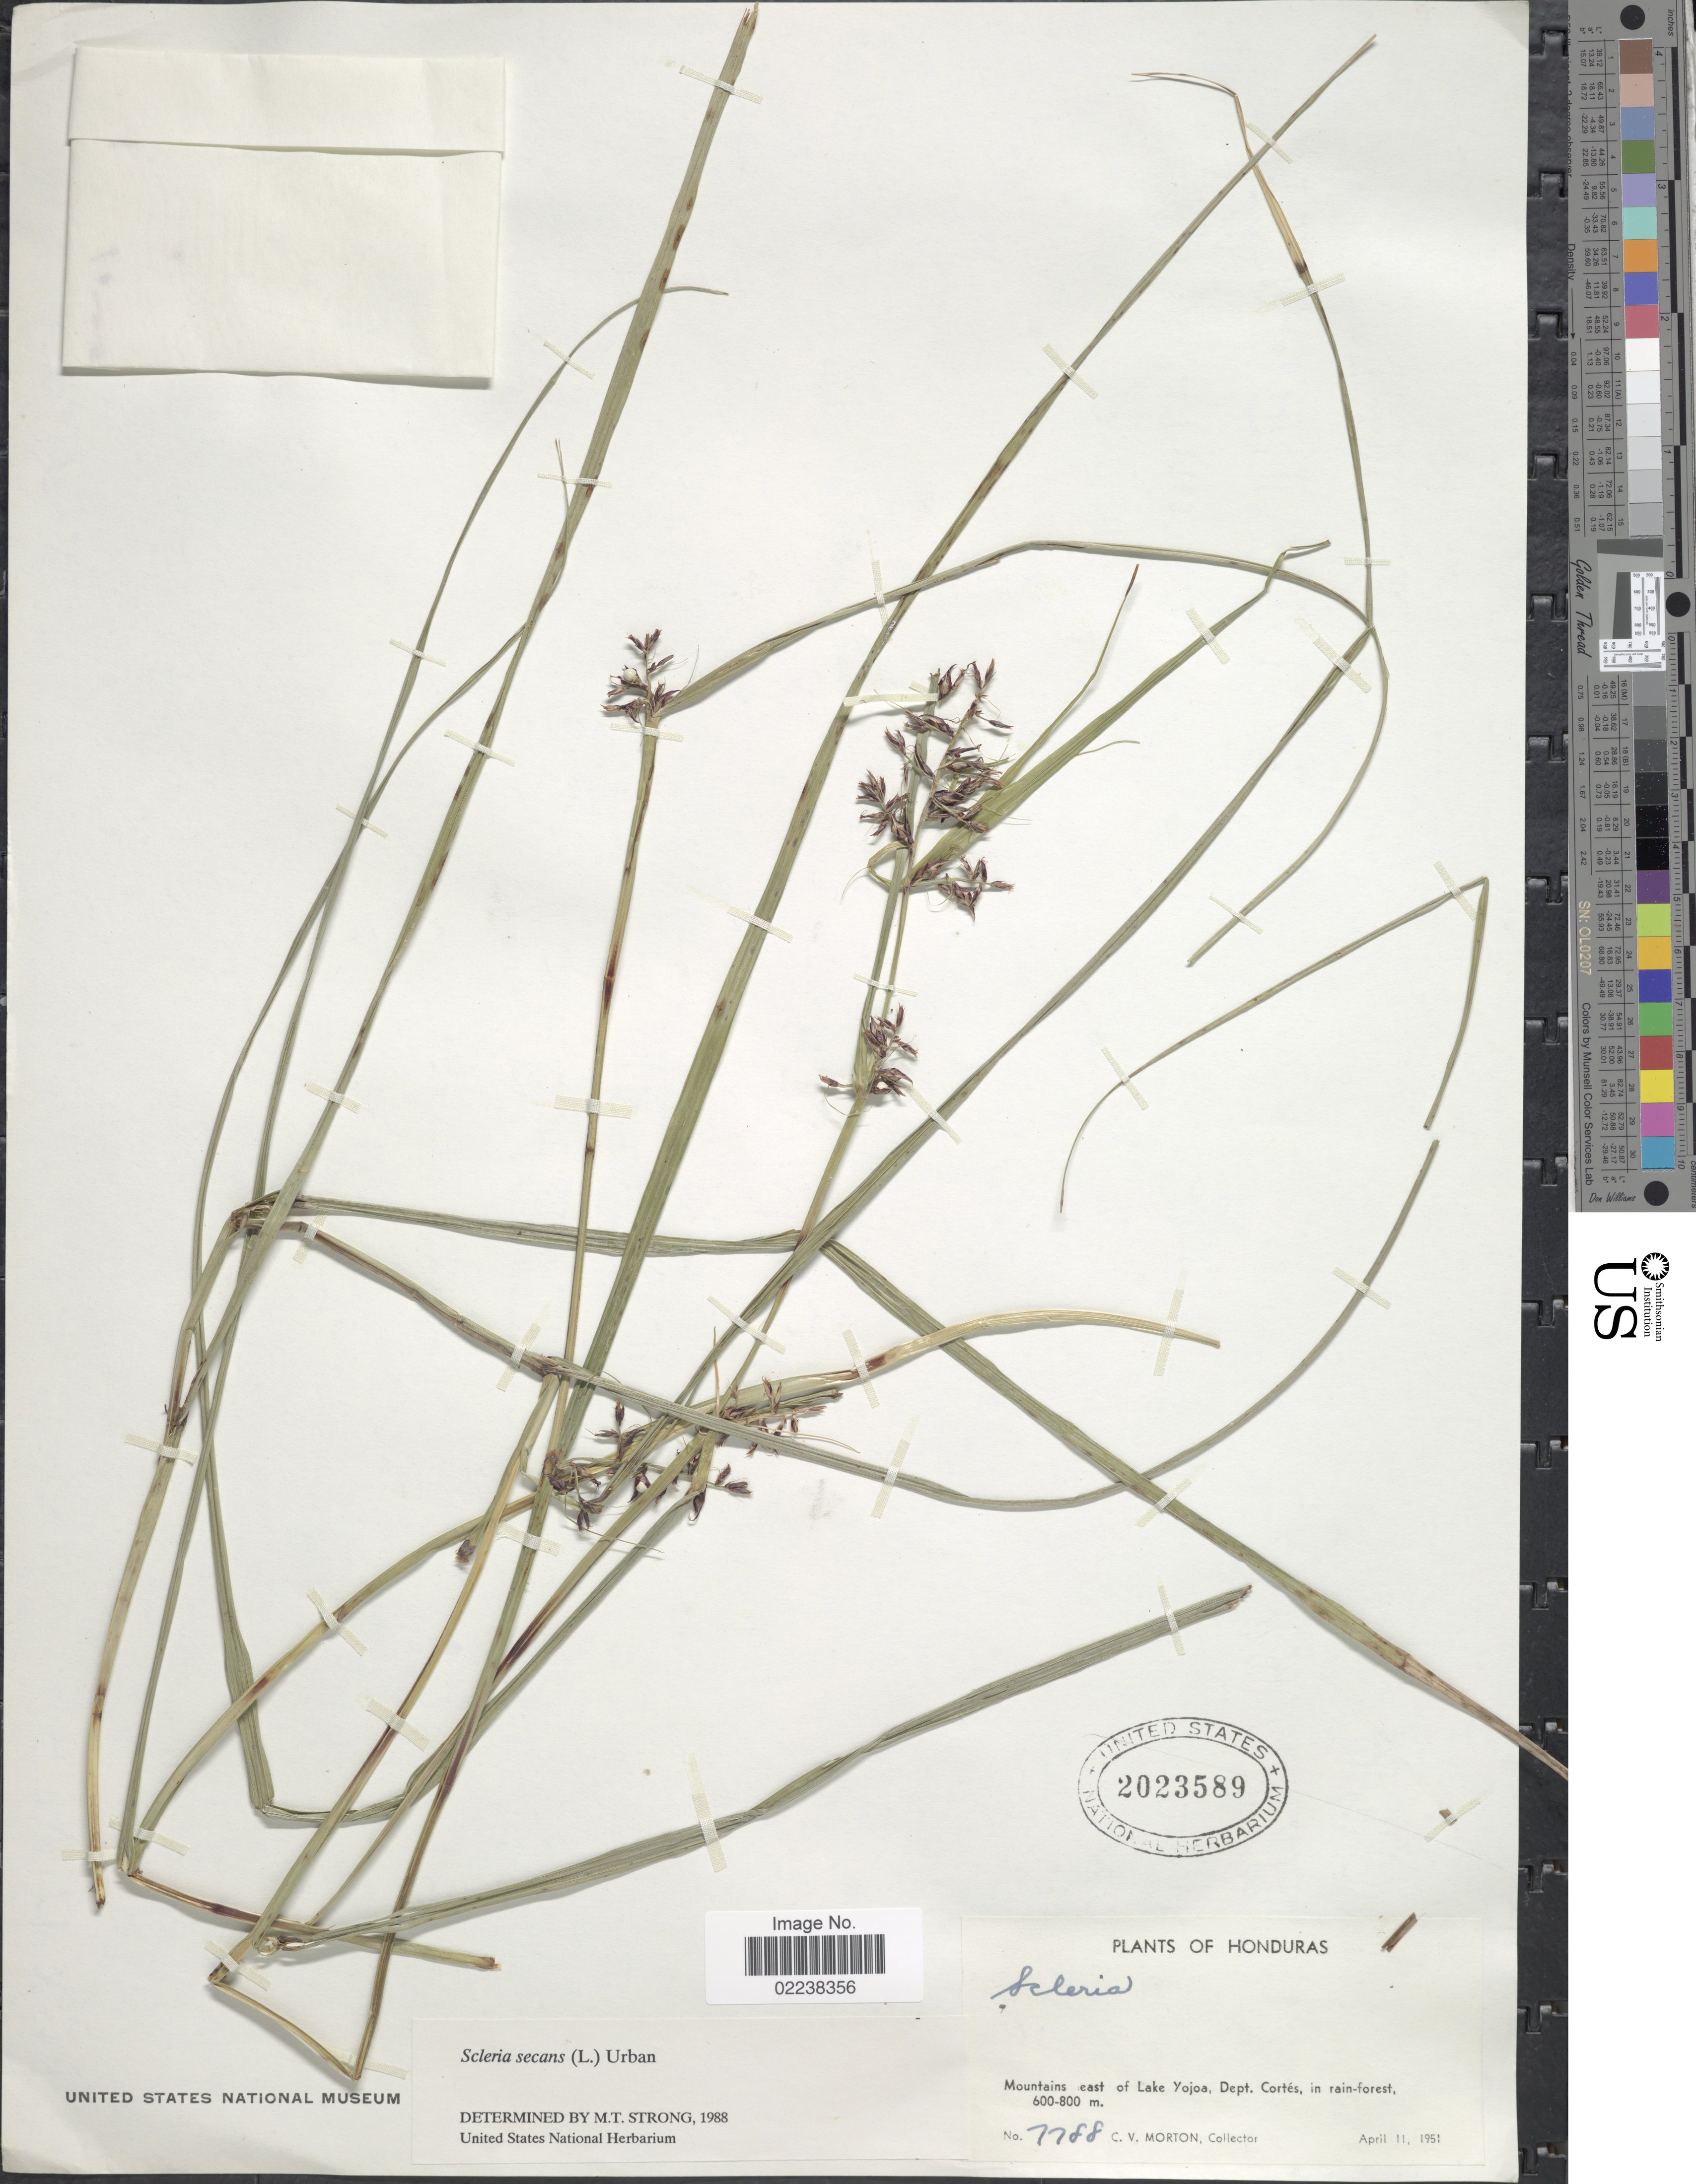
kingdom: Plantae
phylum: Tracheophyta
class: Liliopsida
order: Poales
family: Cyperaceae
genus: Scleria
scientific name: Scleria secans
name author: (L.) Urb.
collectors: C. V. Morton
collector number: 7788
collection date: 1951-04-11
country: Honduras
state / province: Cortés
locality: Mountain east of Lake Yojoa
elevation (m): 600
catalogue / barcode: US 2023589